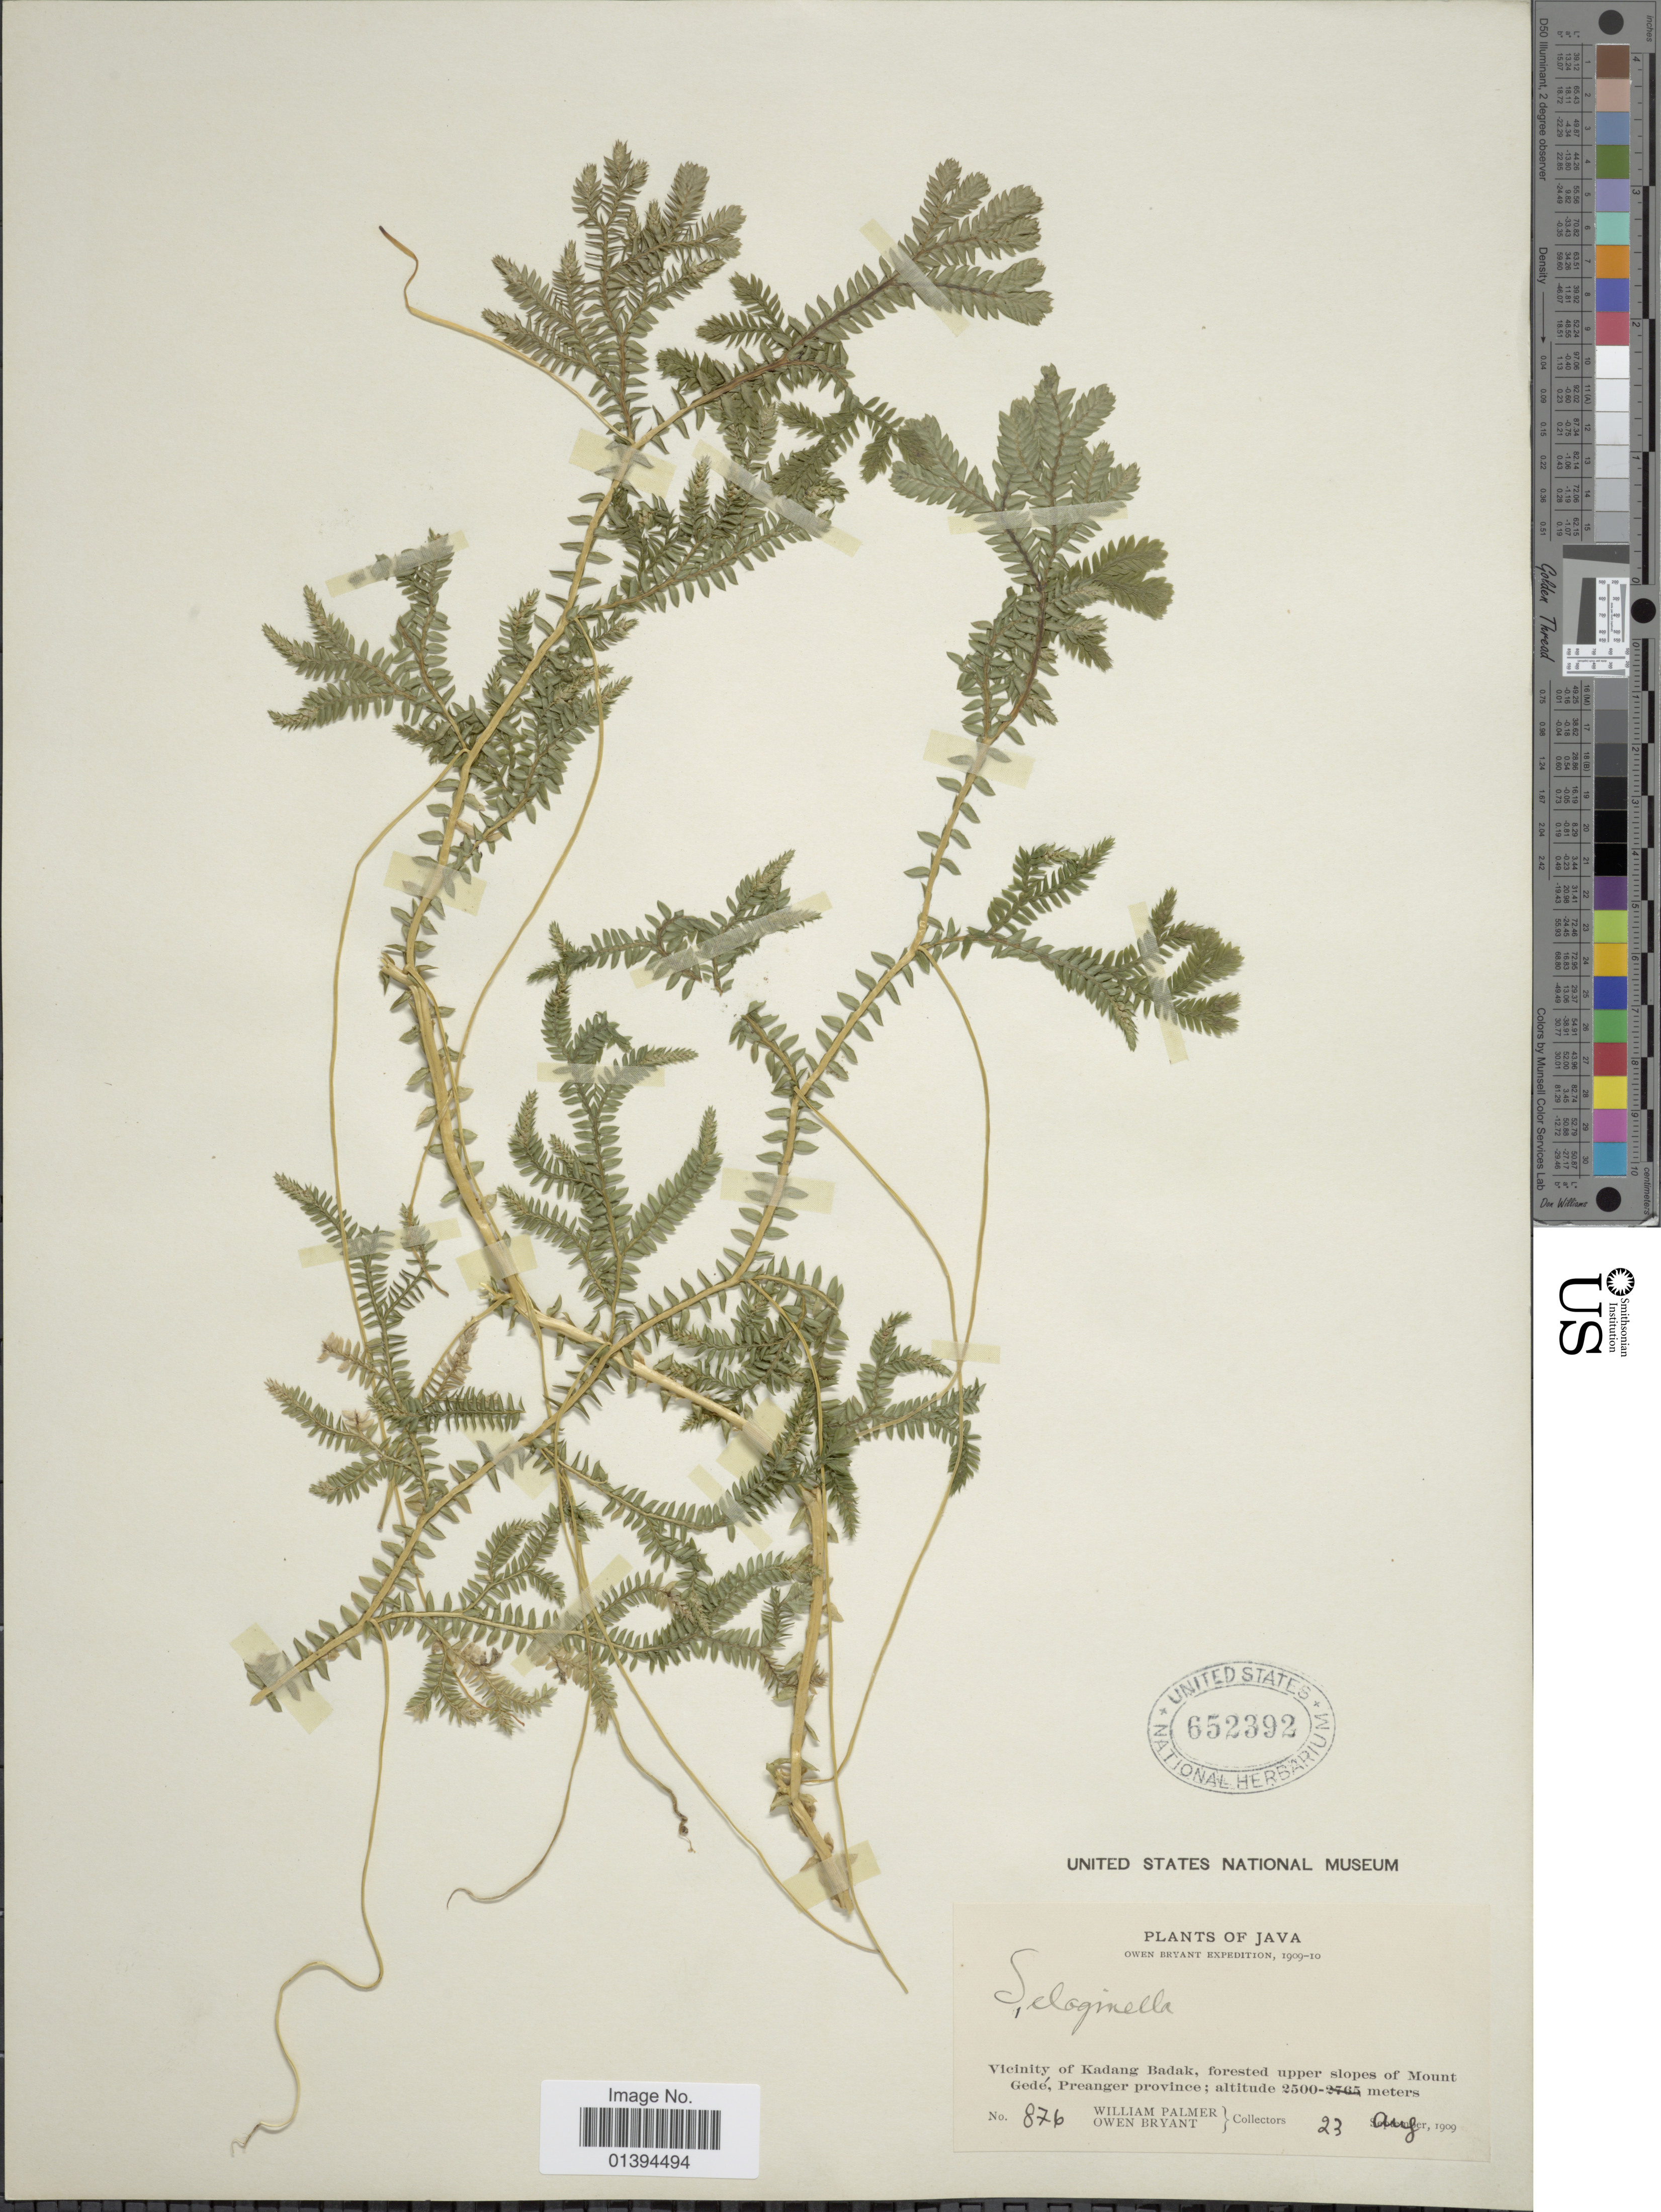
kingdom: Plantae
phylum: Tracheophyta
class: Lycopodiopsida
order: Selaginellales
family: Selaginellaceae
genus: Selaginella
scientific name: Selaginella sp.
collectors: W. Palmer & O. Bryant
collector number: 876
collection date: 1909-08-23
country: Indonesia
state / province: Java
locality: Vicinity of Kadang Badak, forested upper slopes of Mount Gedé, Preanger province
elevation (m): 2500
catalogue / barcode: US 652392